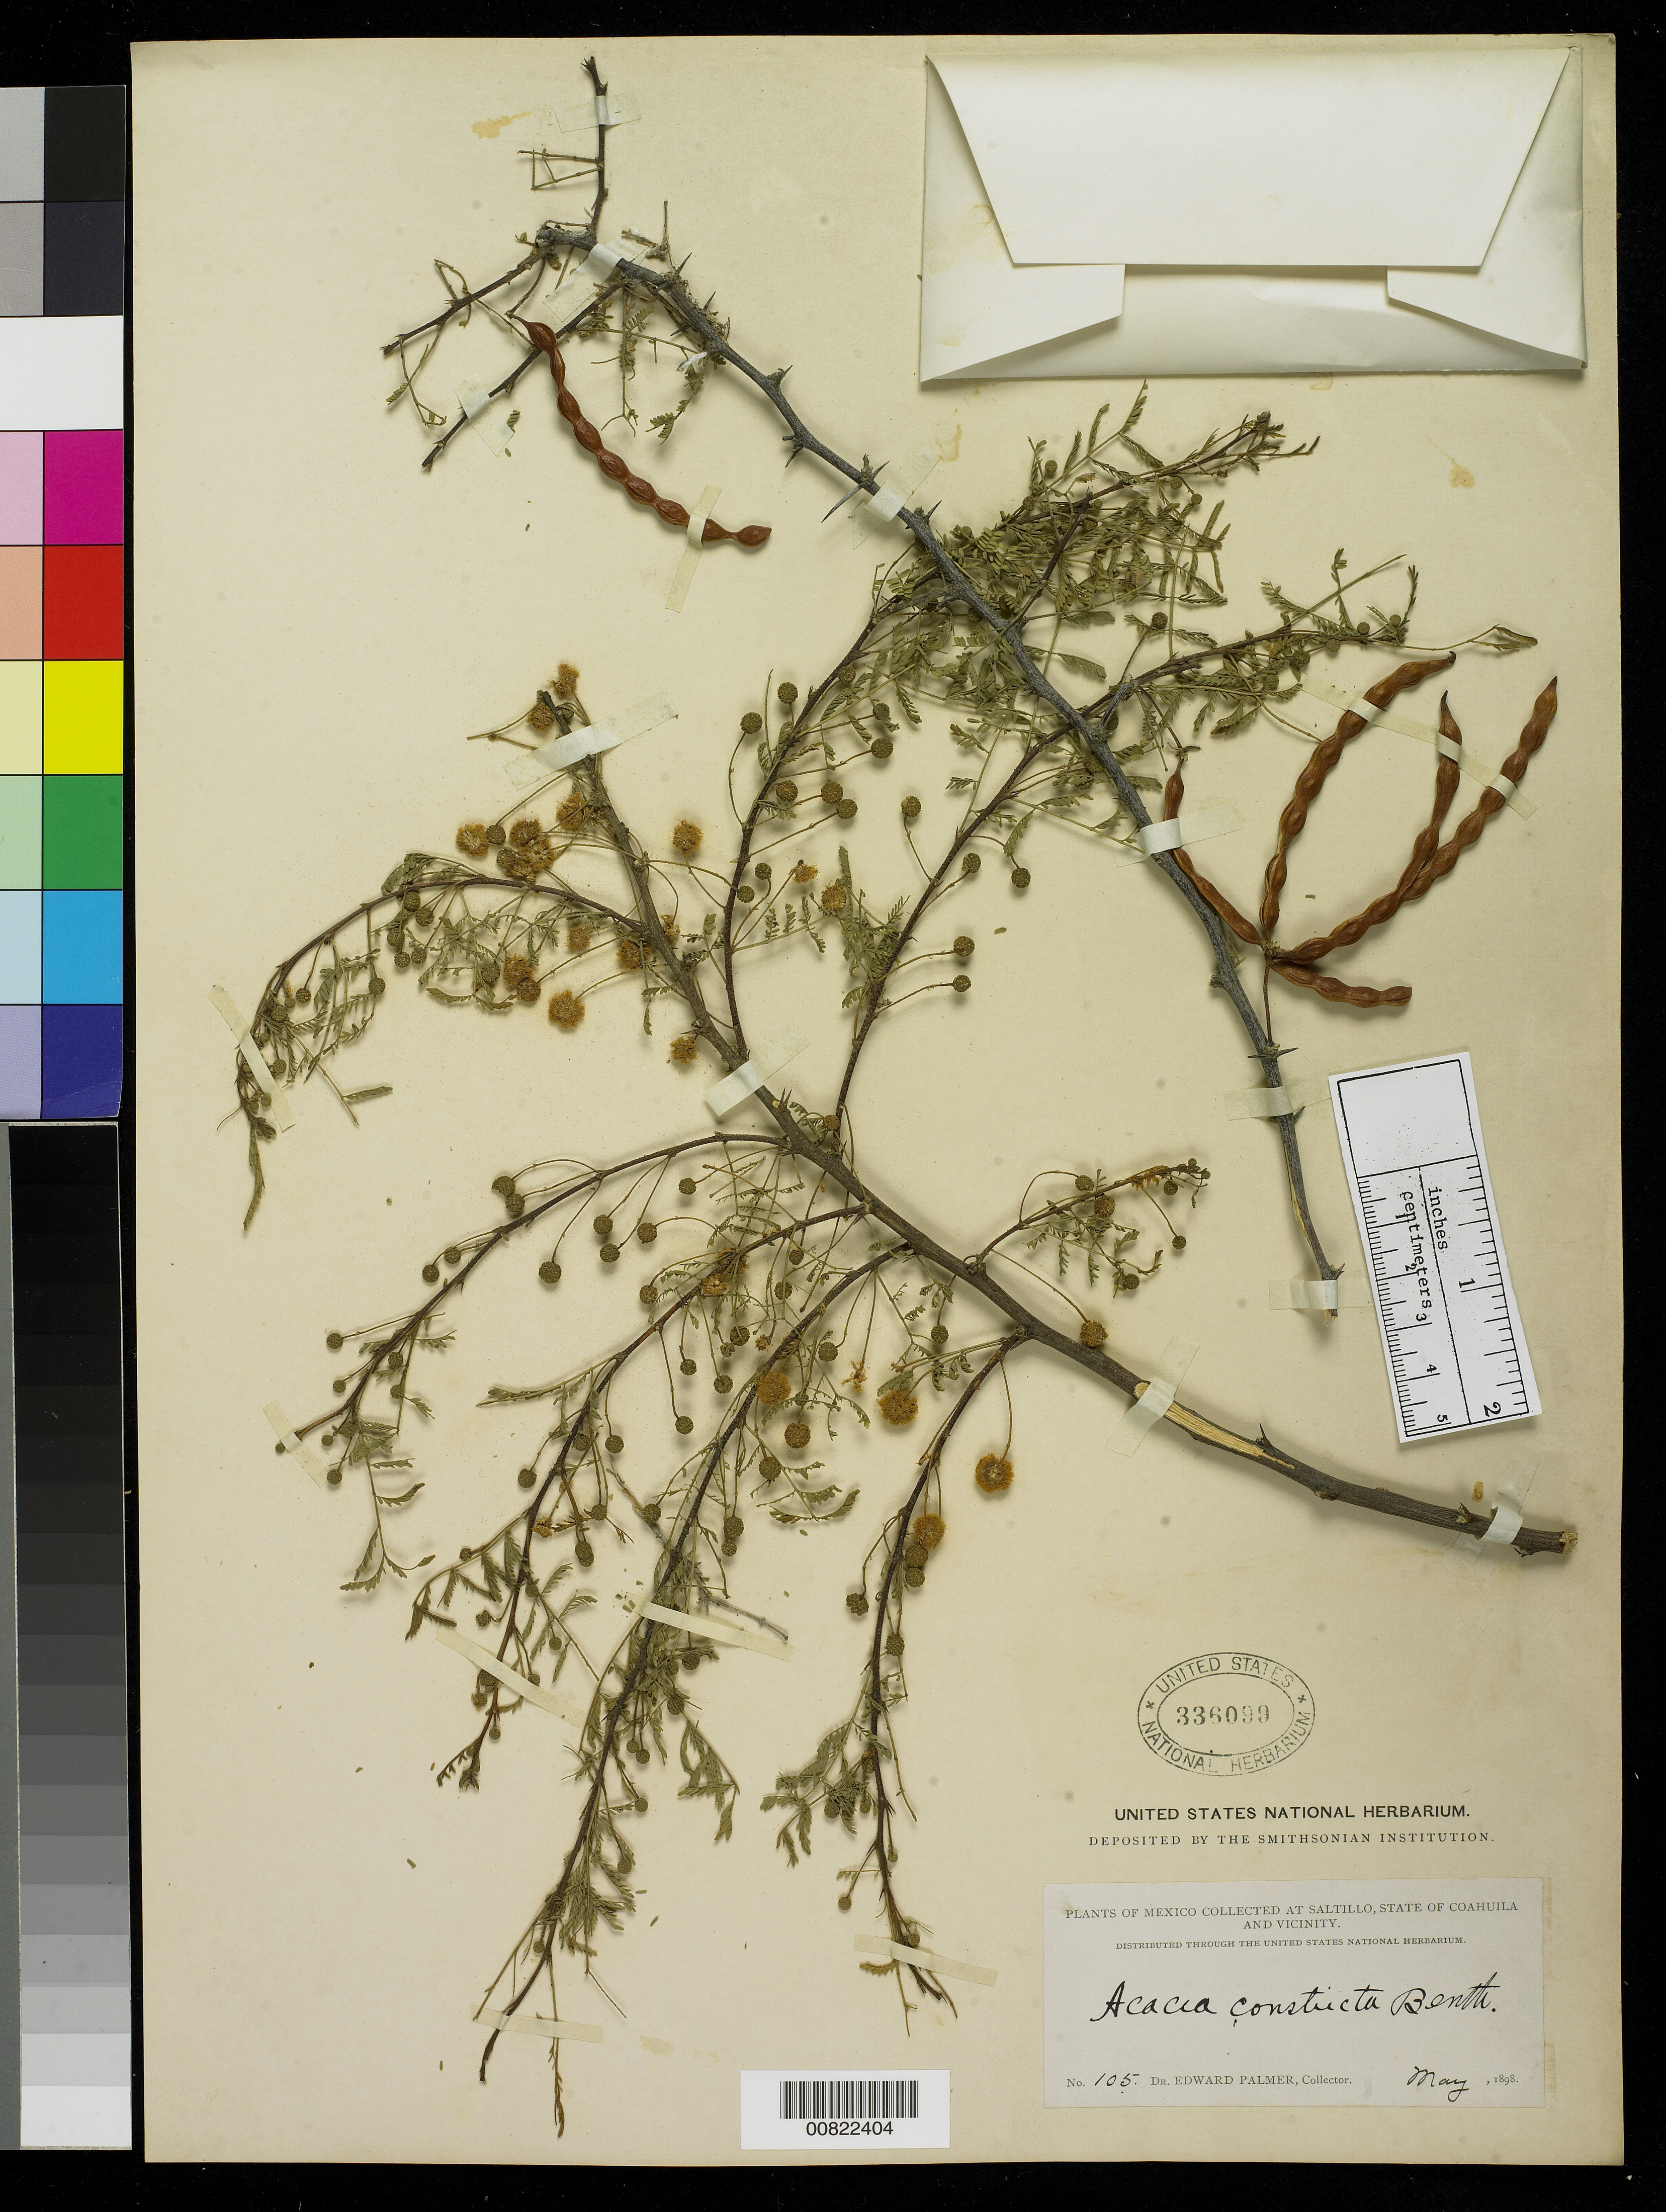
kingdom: Plantae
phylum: Tracheophyta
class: Magnoliopsida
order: Fabales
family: Fabaceae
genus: Vachellia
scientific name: Vachellia constricta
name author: (Benth.) Seigler & Ebinger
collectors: E. Palmer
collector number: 105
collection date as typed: May 1898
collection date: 1898-05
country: Mexico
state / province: Coahuila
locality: Saltillo, Coahuila and vicinity.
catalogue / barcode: US 336099